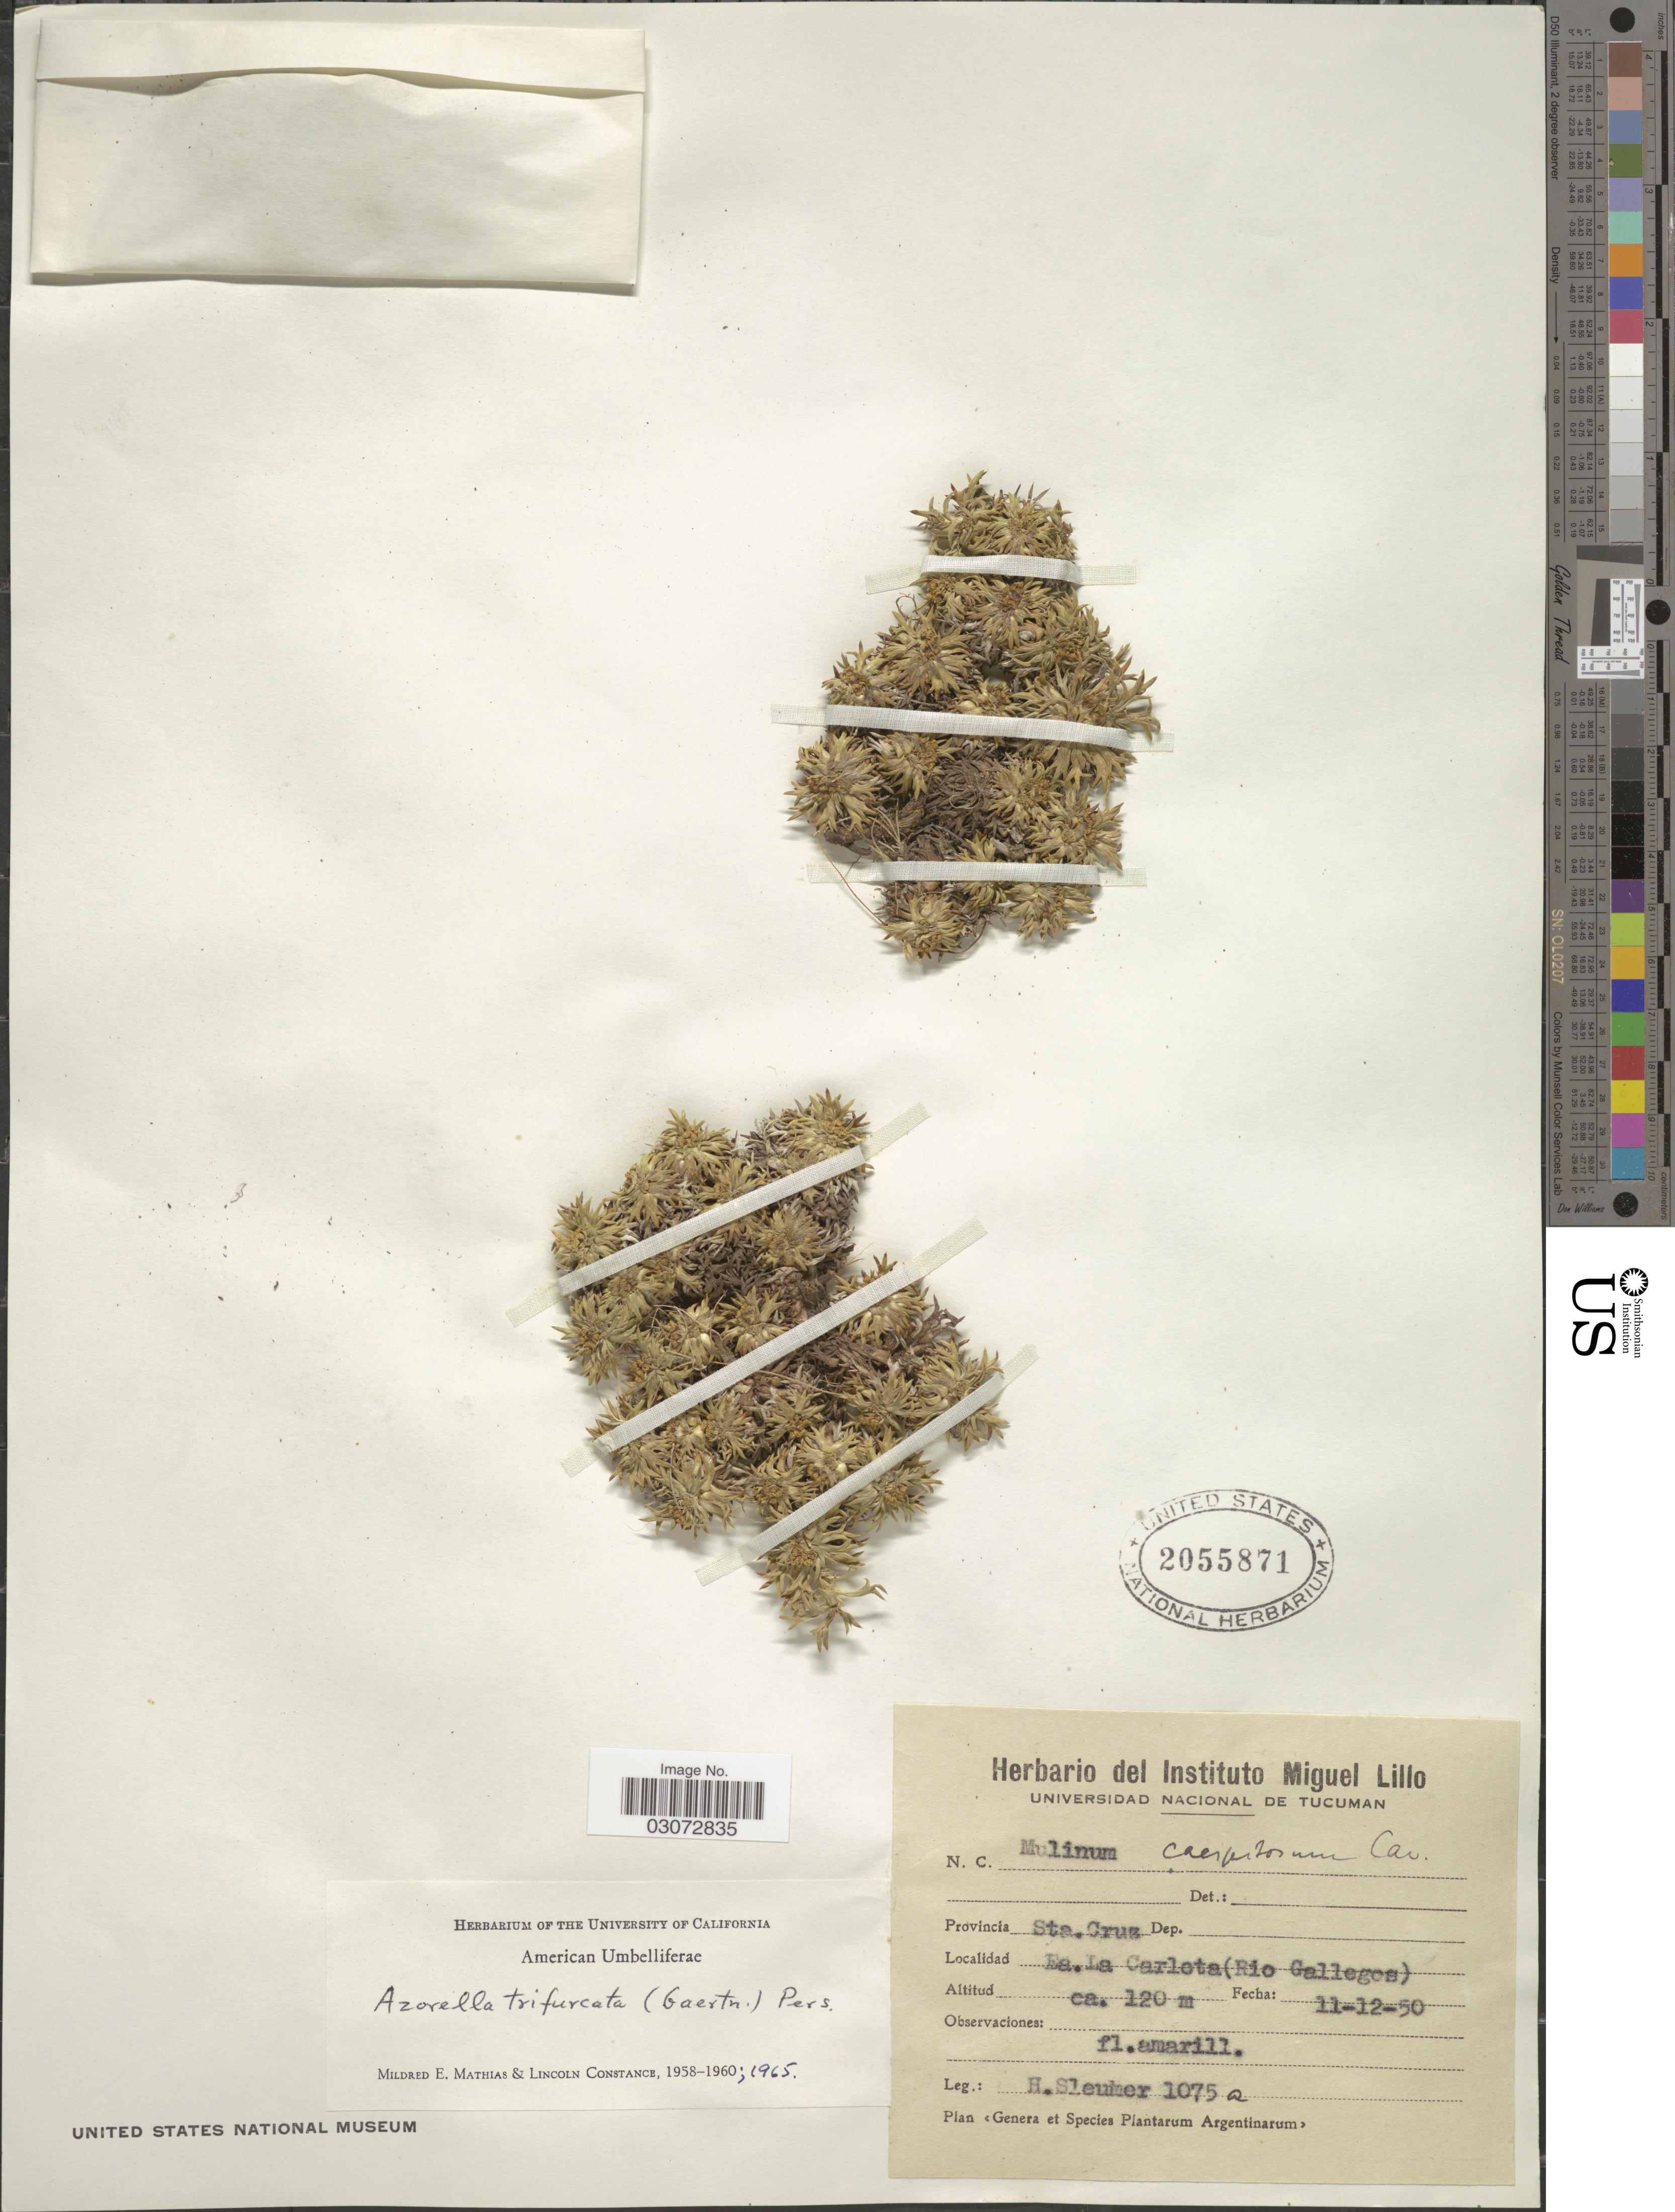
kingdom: Plantae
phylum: Tracheophyta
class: Magnoliopsida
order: Apiales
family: Apiaceae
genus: Azorella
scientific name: Azorella trifurcata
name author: (Gaertn.) Pers.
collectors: H. O. Sleumer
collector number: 1075a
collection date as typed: Transcribed d/m/y: 11/12/50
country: Argentina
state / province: Santa Cruz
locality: Ea. La Carlota (Rio Gallegos).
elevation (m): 120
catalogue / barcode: US 2055871